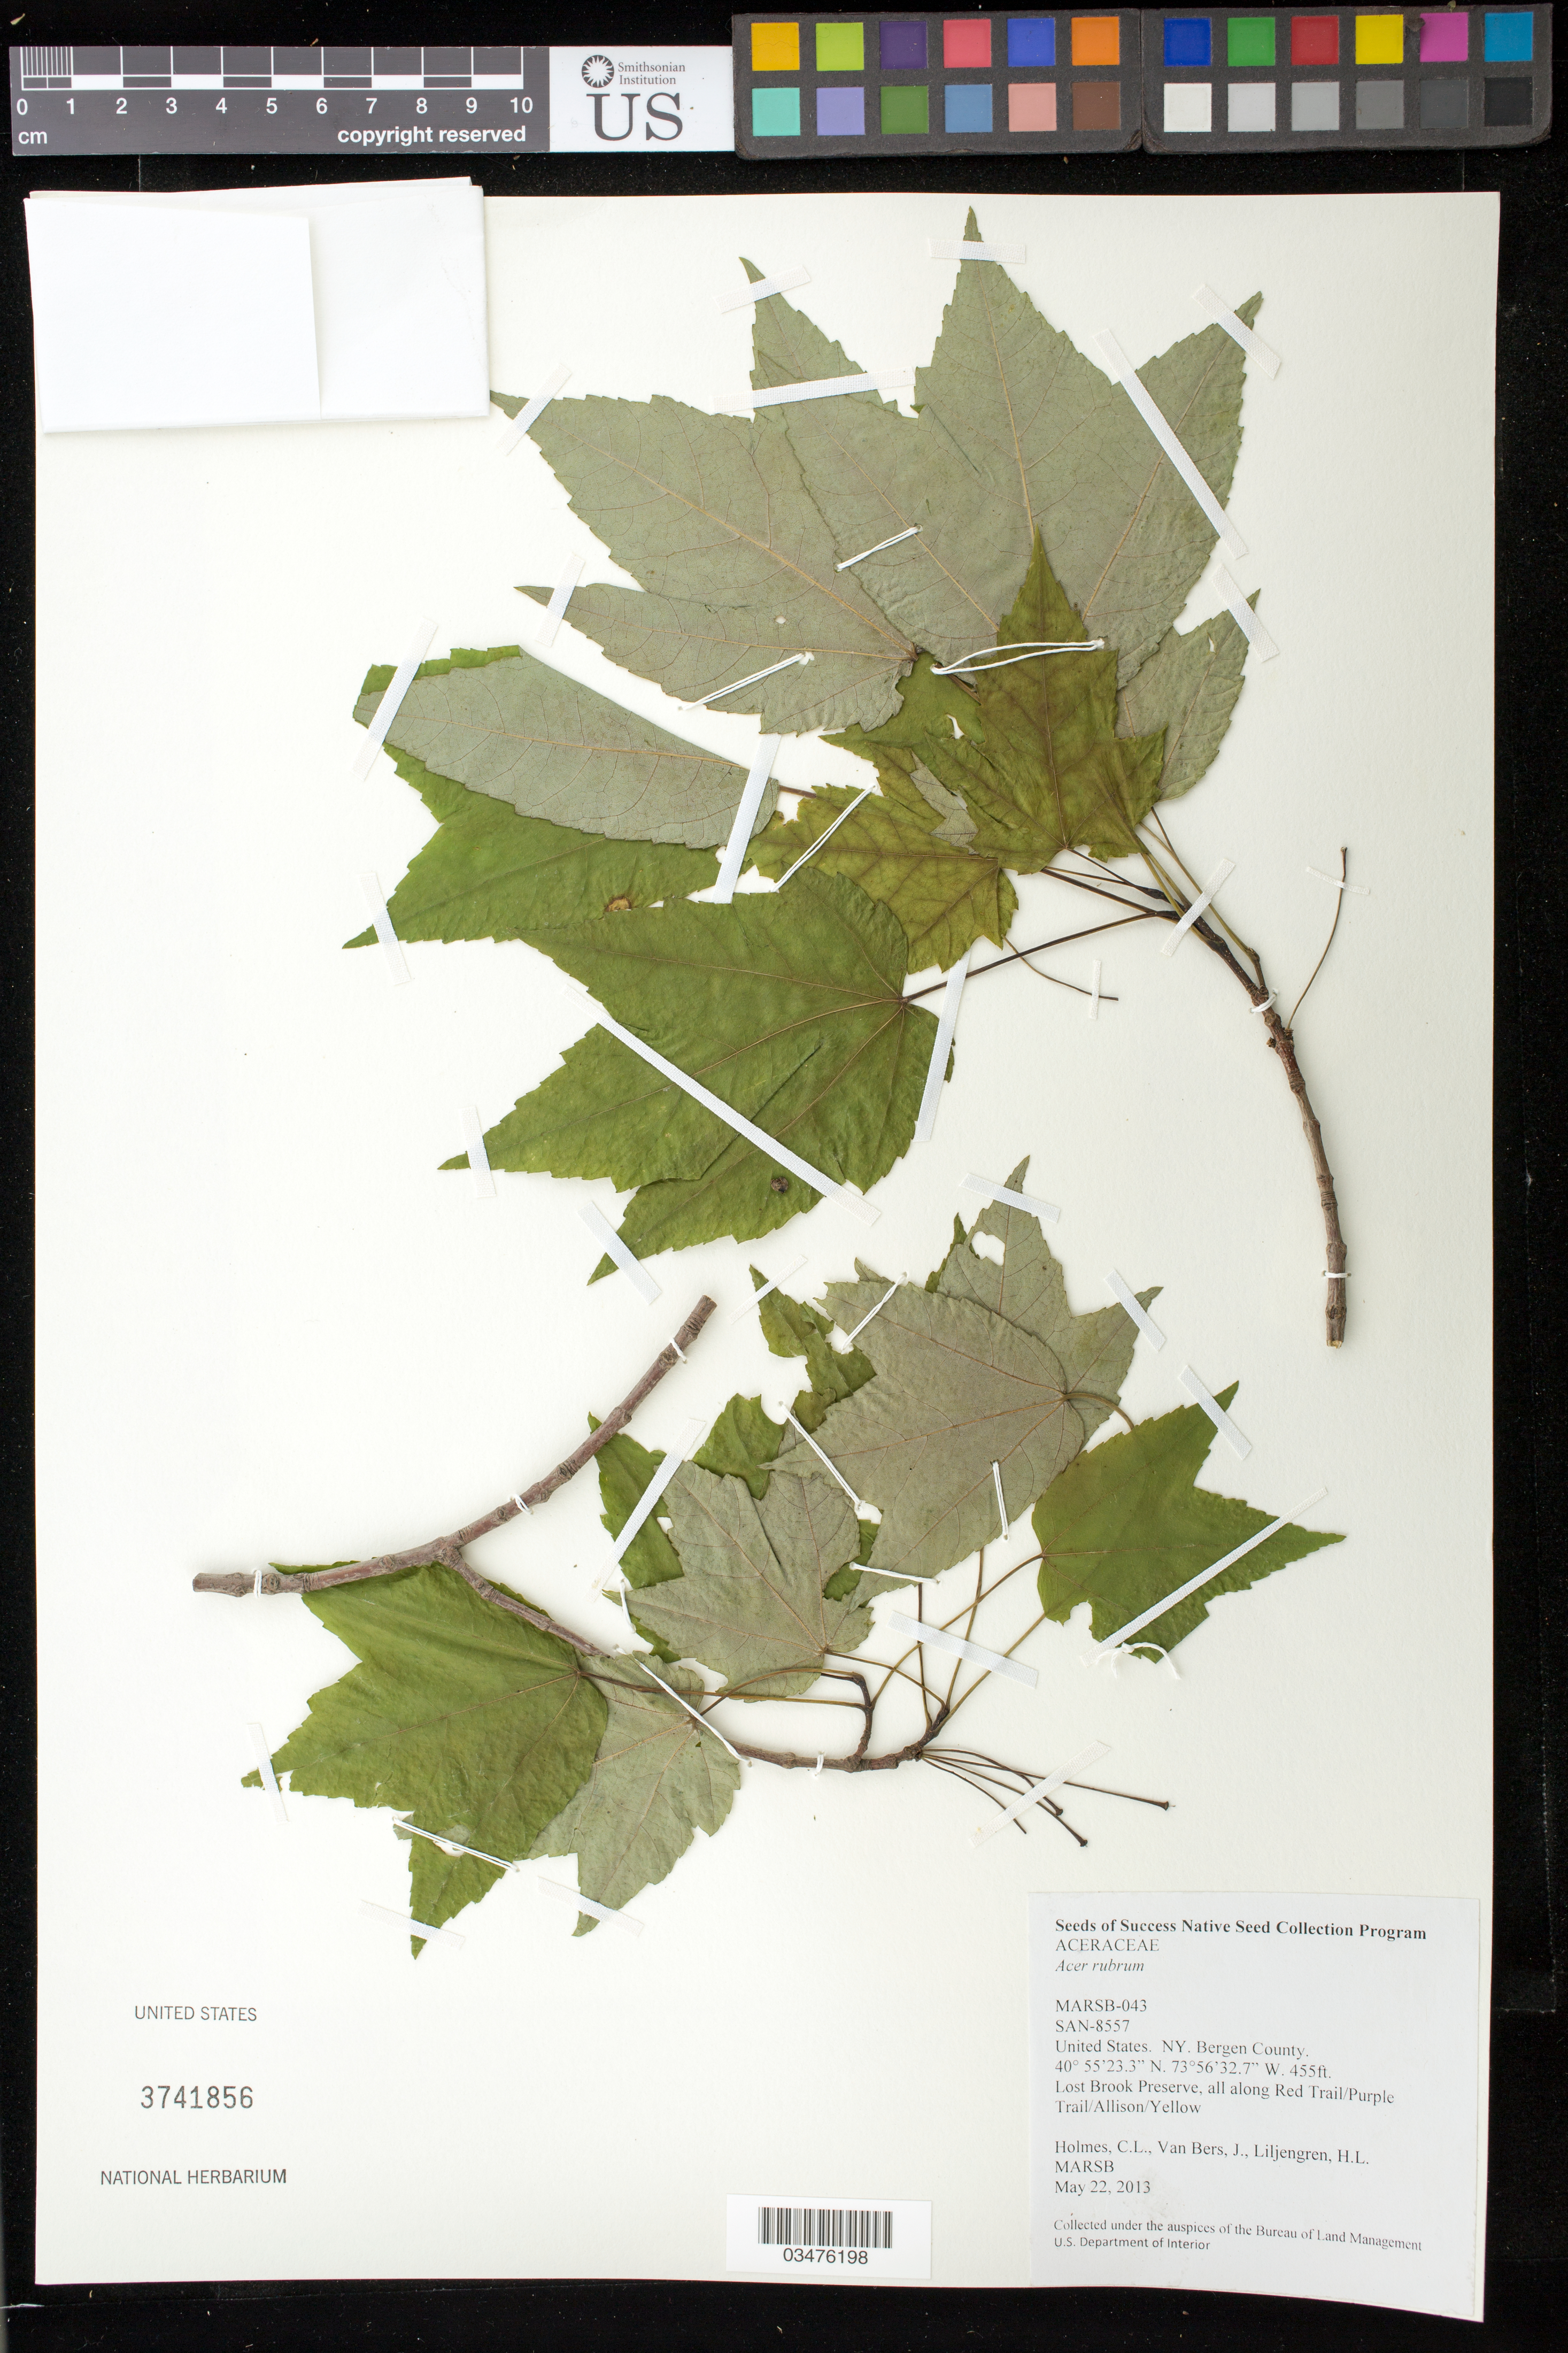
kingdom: Plantae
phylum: Tracheophyta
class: Magnoliopsida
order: Sapindales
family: Sapindaceae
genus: Acer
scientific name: Acer rubrum var. rubrum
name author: L.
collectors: C. Holmes, J. Van Bers & H. Liljengren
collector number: MARSB-043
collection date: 2013-05-22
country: United States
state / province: New York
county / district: Bergen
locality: Lost Brook Preserve, all along Red Trail/Purple Trail/Allison/Yellow.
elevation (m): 139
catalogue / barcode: US 3741856